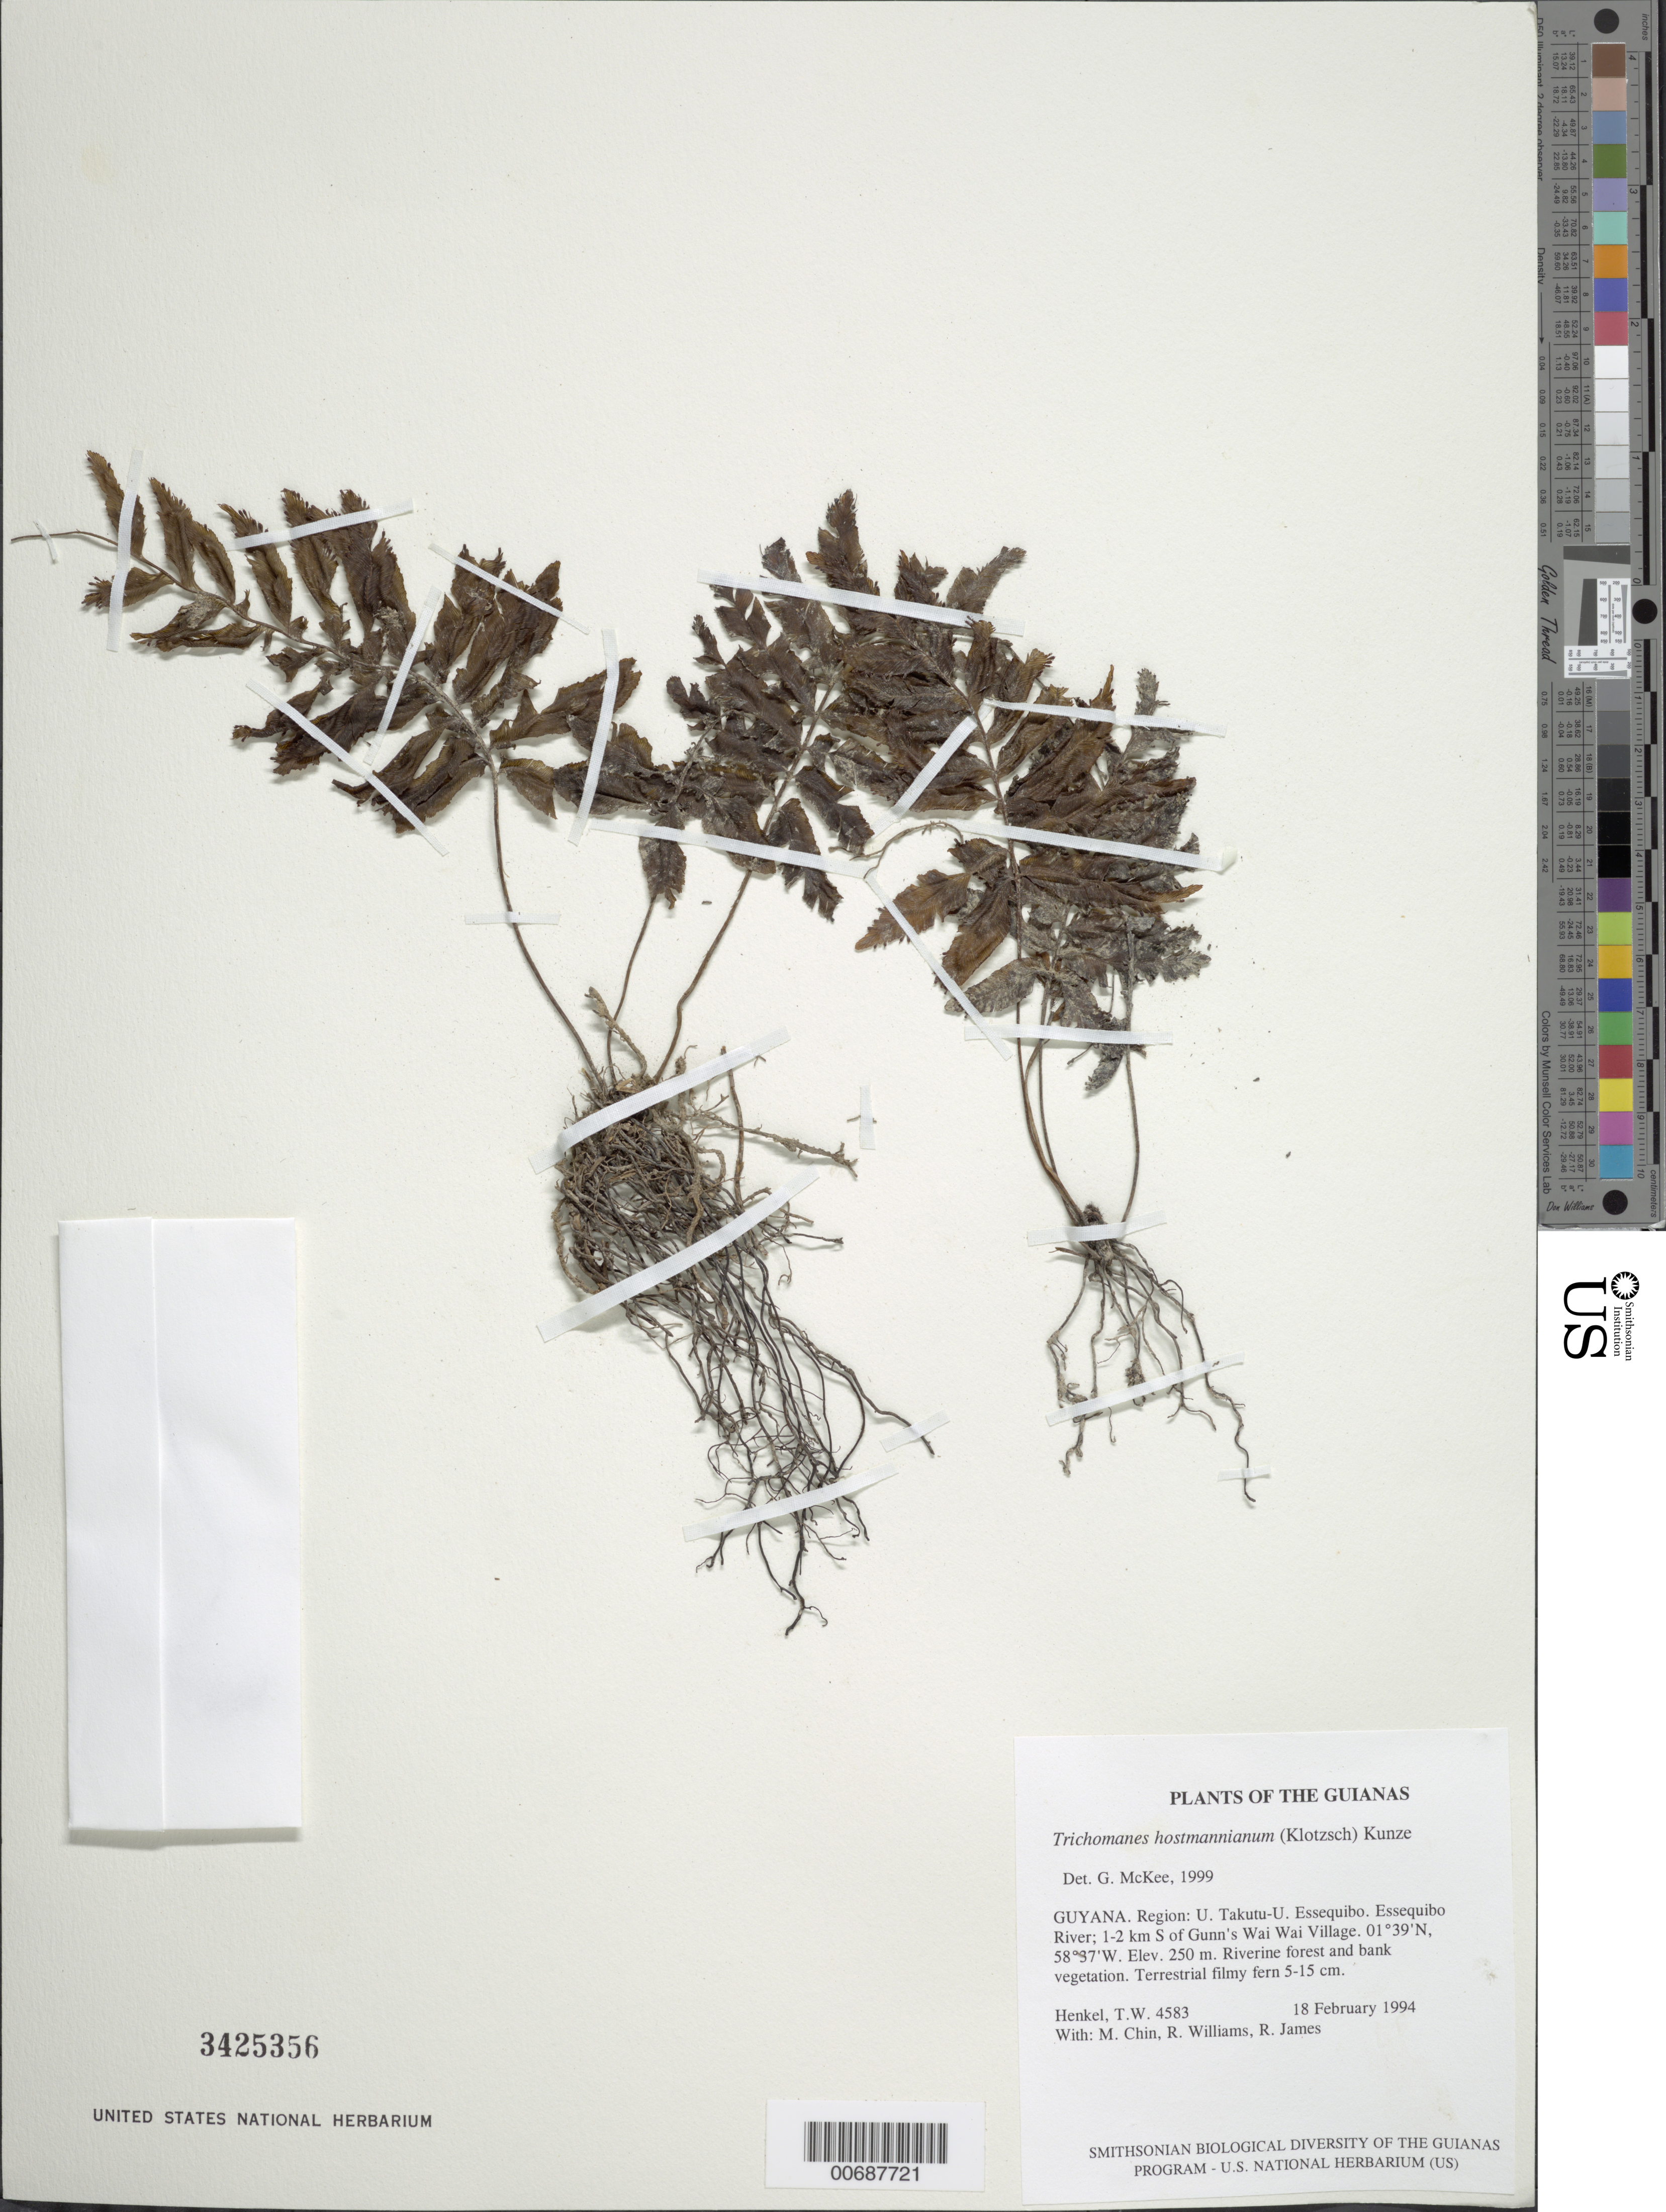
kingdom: Plantae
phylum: Tracheophyta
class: Polypodiopsida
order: Hymenophyllales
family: Hymenophyllaceae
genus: Trichomanes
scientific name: Trichomanes hostmannianum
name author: (Klotzsch) Kunze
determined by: McKee, G. S., (US), NMNH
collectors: T. Henkel, M. Chin, R. Williams & R. James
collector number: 4583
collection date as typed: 18 February 1994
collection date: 1994-02-18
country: Guyana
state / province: U. Takutu-U. Essequibo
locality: Essequibo River; 1-2 km S of Gunn's Wai Wai Village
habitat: Riverine forest and bank vegetation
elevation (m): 250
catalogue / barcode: US 3425356